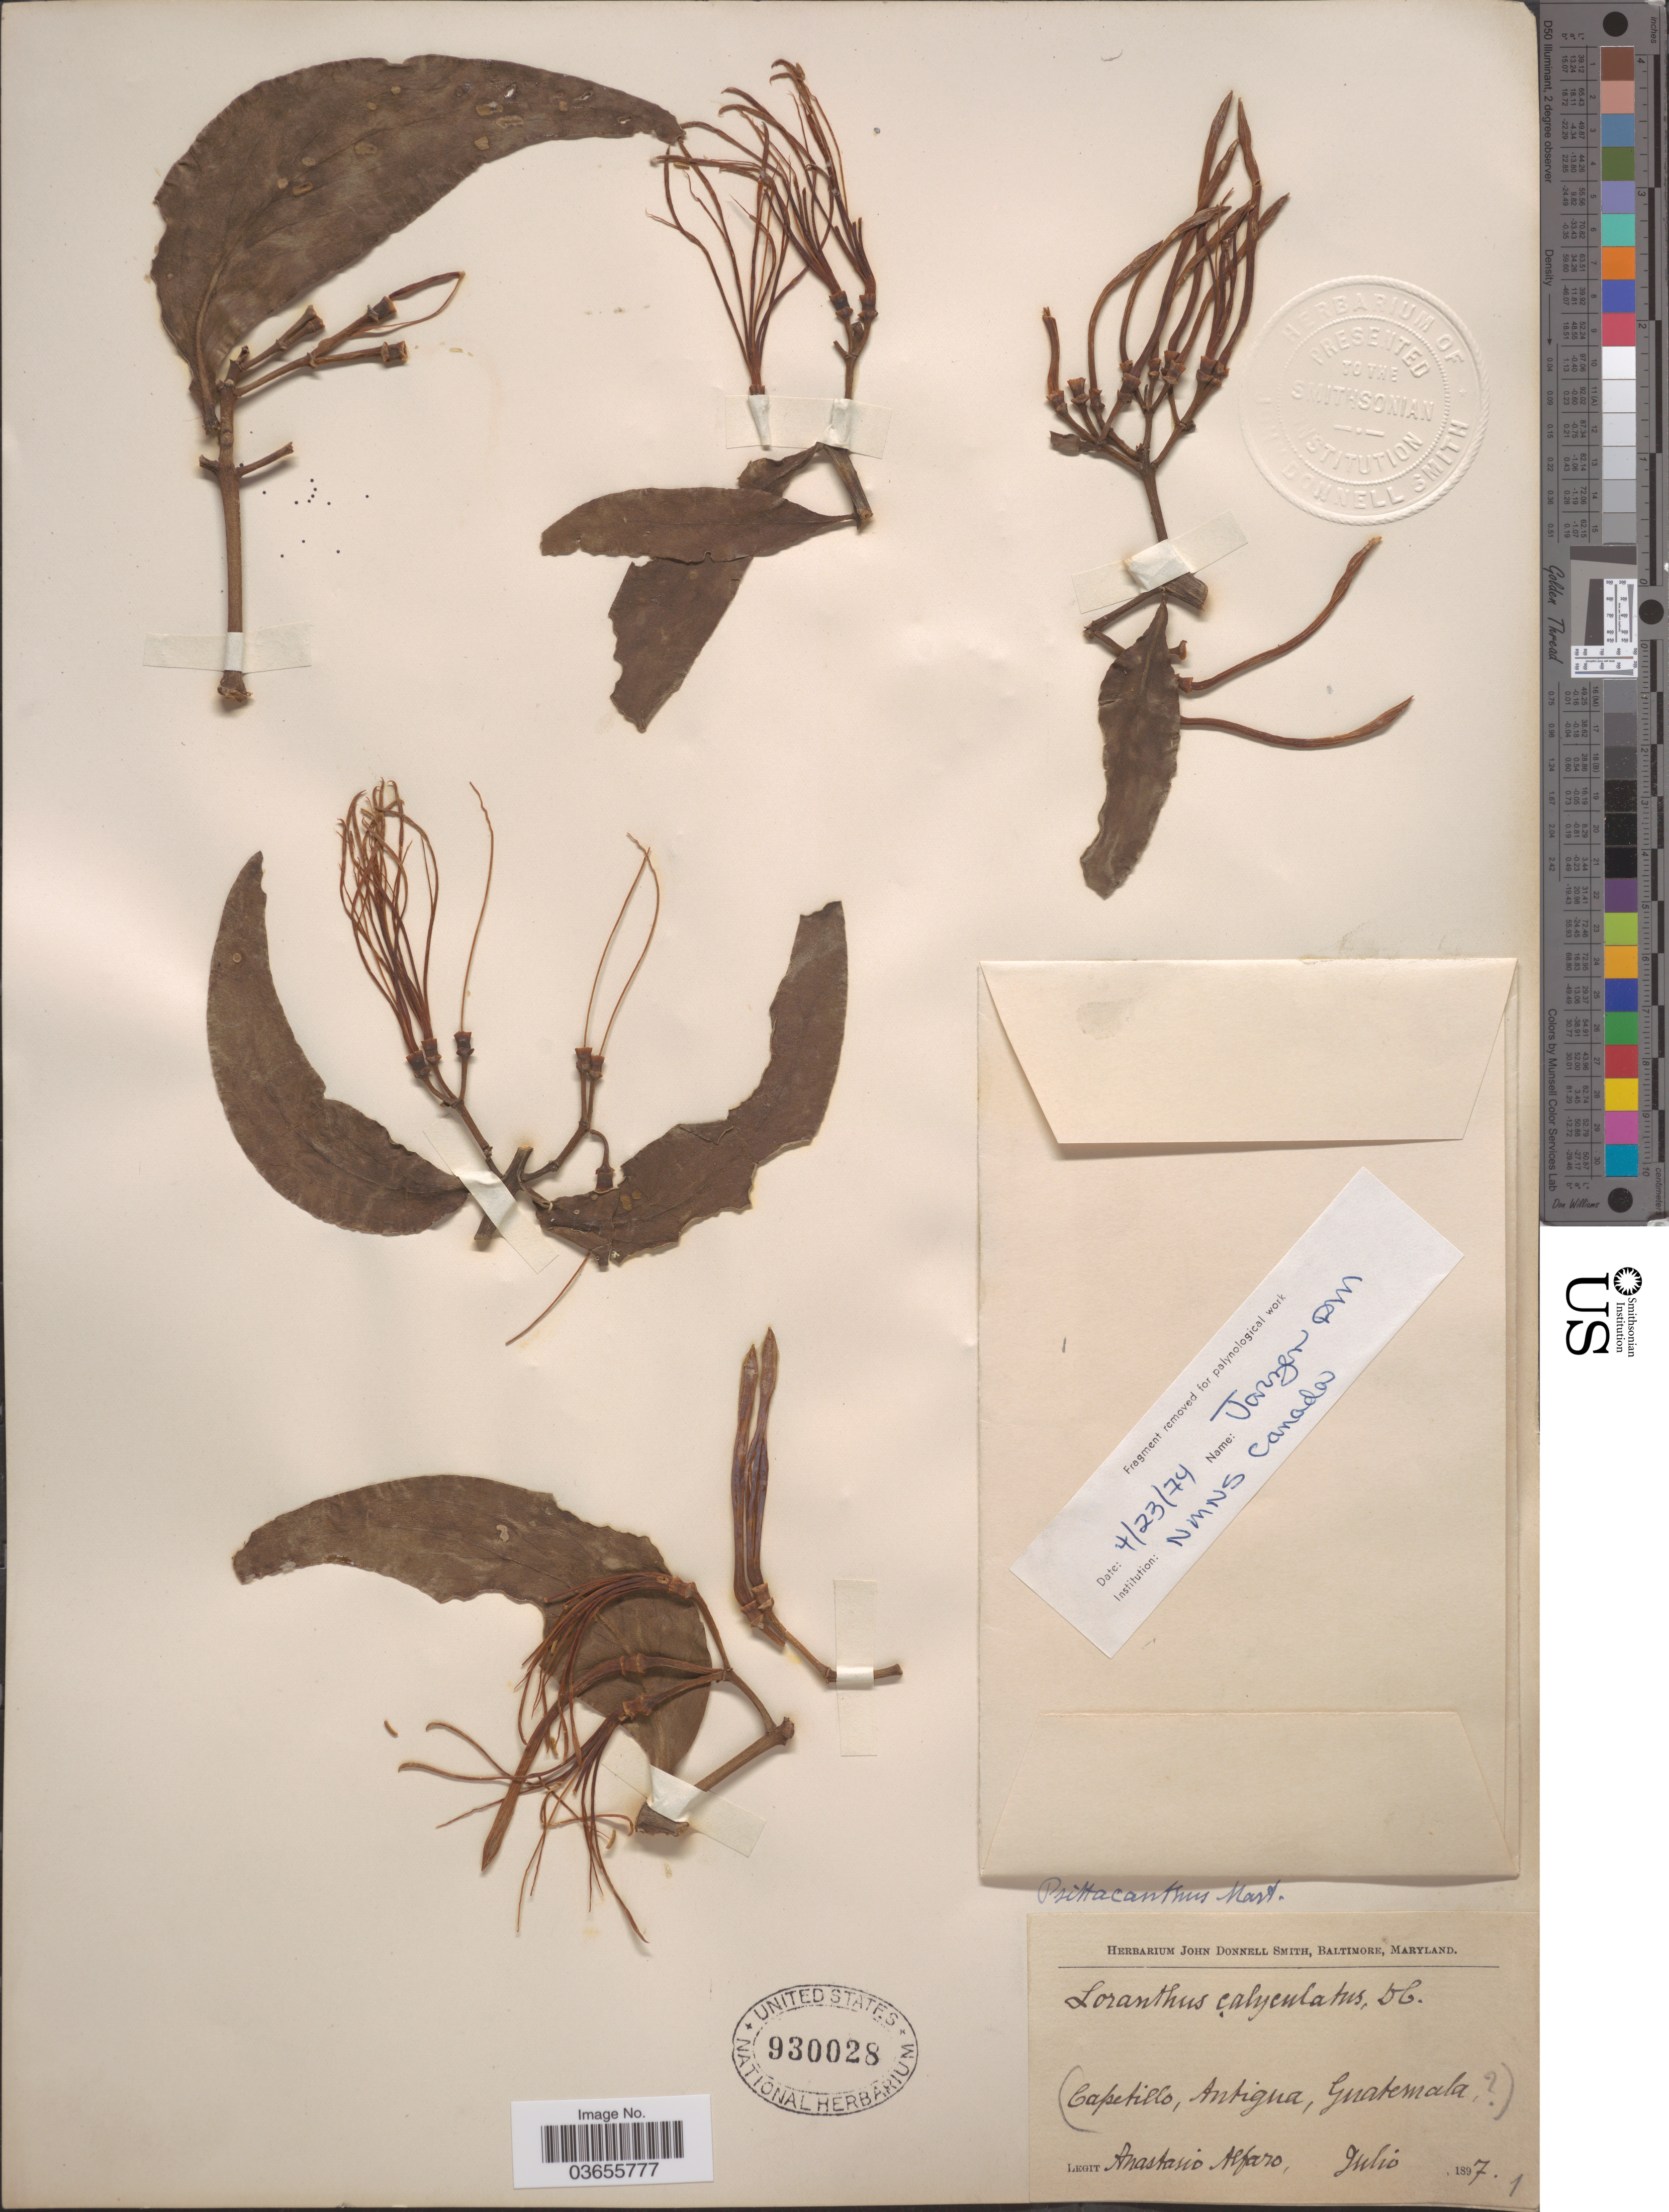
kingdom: Plantae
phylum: Tracheophyta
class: Magnoliopsida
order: Santalales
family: Loranthaceae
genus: Psittacanthus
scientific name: Psittacanthus sp.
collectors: A. Alfaro Gonzalez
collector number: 1?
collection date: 1897-07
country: Guatemala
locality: (Capetillo, Antigua, Guatemala, [unsure placement]).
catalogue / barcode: US 930028